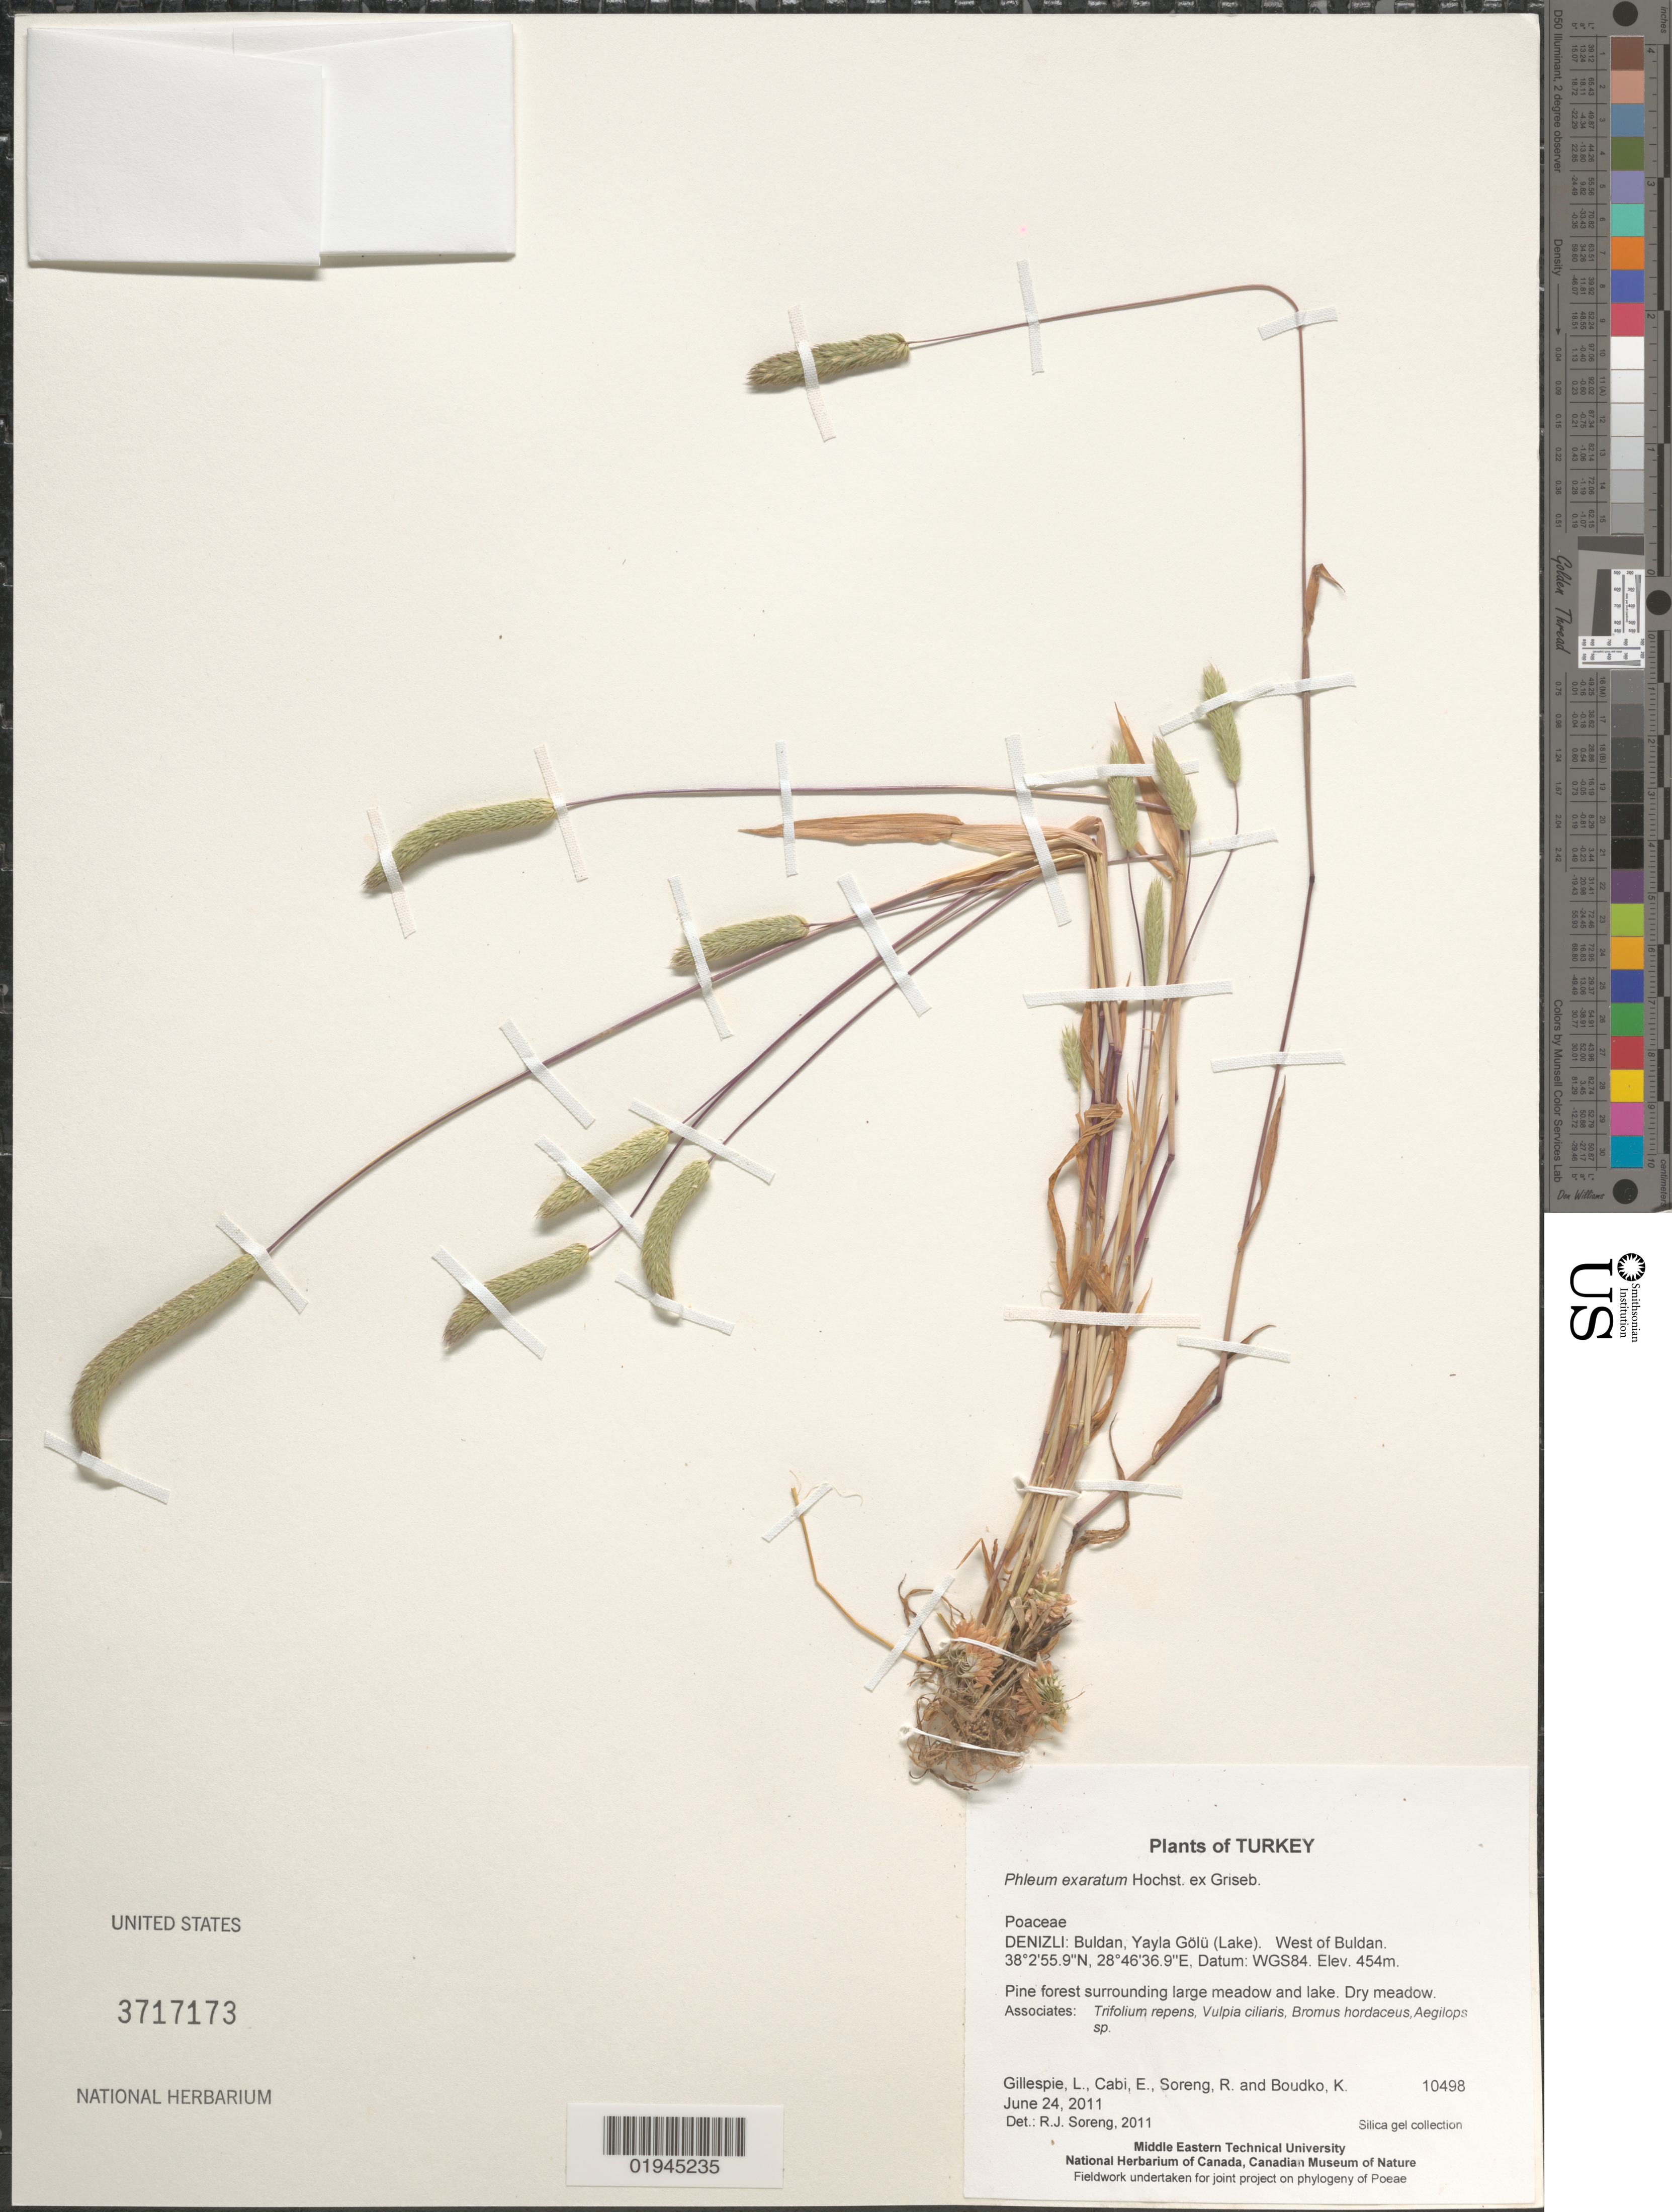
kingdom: Plantae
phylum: Tracheophyta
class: Liliopsida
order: Poales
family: Poaceae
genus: Phleum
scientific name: Phleum exaratum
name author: Hochst. ex Griseb.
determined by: Soreng, Robert J., Research Associate (BOT), Smithsonian Institution - National Museum of Natural History (UNITED STATES)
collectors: L. J. Gillespie, E. Cabi, R. J. Soreng & K. Boudko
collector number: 10498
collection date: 2011-06-24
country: Turkey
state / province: Denizli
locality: Buldan, Yayla Gölü (Lake). West of Buldan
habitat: Pine forest surrounding large meadow and lake. Dry meadow.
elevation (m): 454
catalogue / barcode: US 3717173